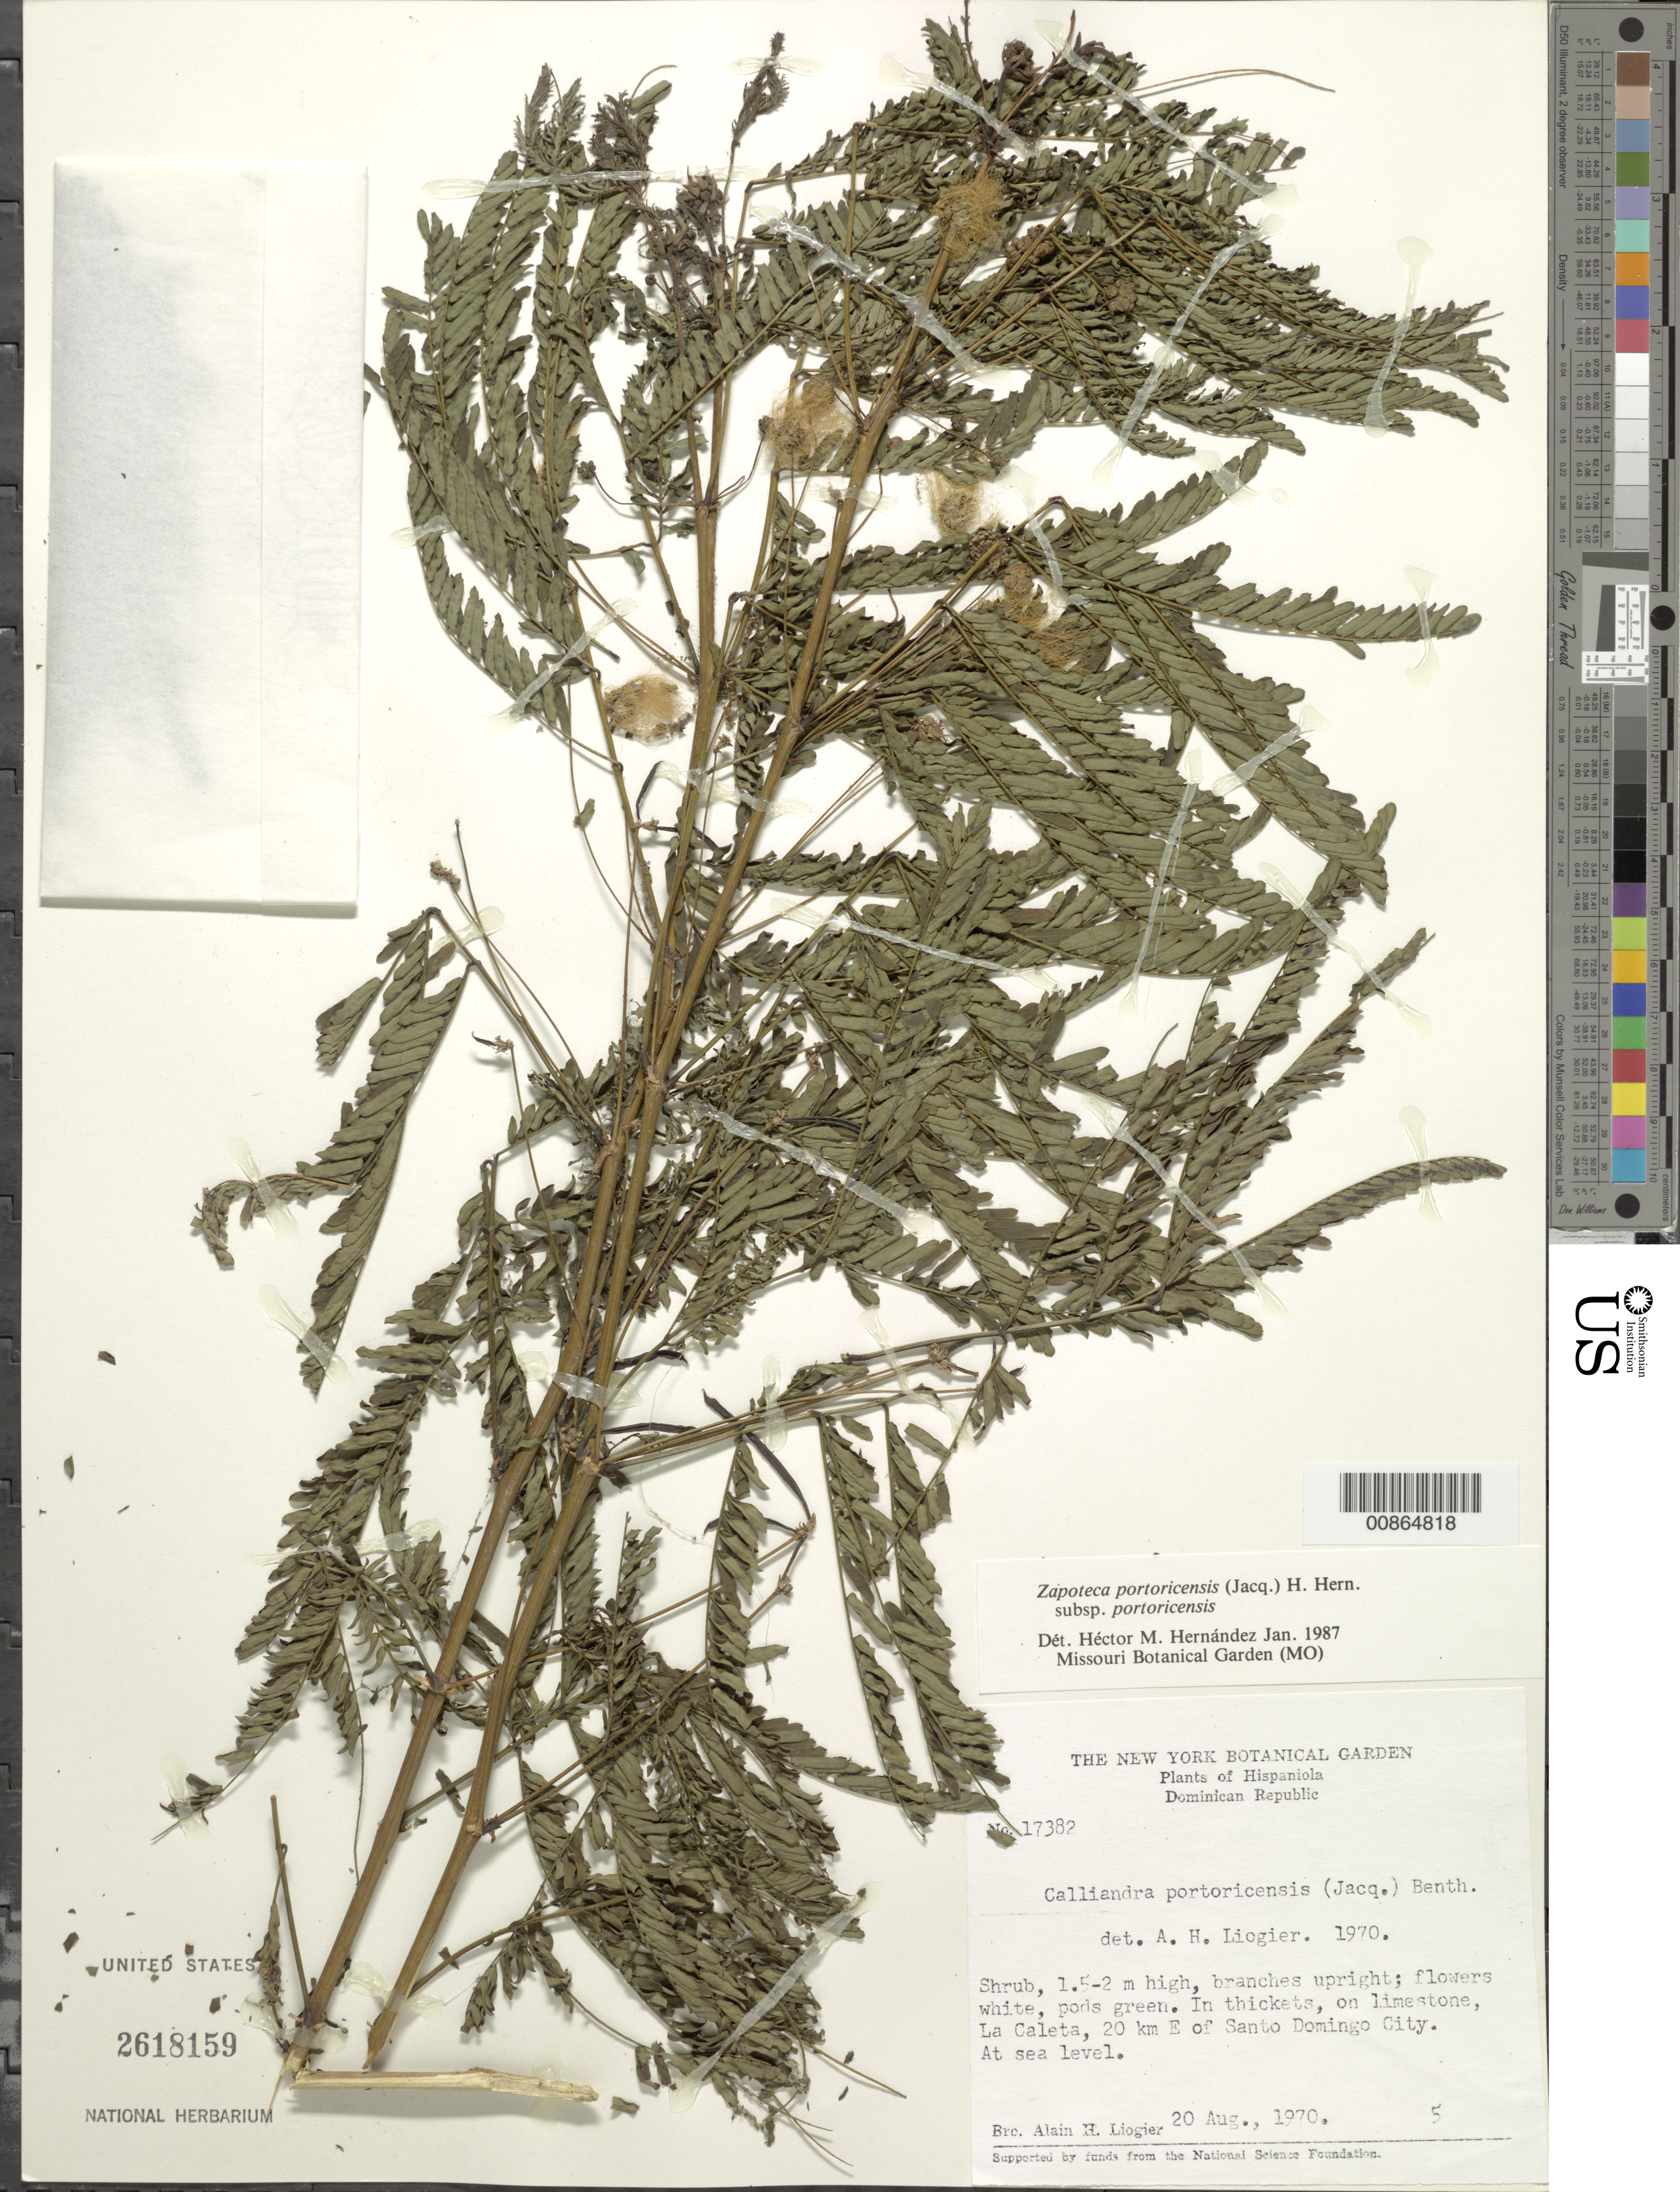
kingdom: Plantae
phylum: Tracheophyta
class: Magnoliopsida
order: Fabales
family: Fabaceae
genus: Zapoteca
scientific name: Zapoteca portoricensis subsp. portoricensis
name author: (Jacq.) H.M. Hern.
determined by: Hernandez, H. M., (MO), Missouri Botanical Garden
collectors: A. H. Liogier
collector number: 17382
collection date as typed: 20 Aug 1970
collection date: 1970-08-20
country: Dominican Republic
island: Hispaniola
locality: La Caleta, 20 km E of Santo Domingo City.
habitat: In thickets, on limestone.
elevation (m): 0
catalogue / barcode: US 2618159